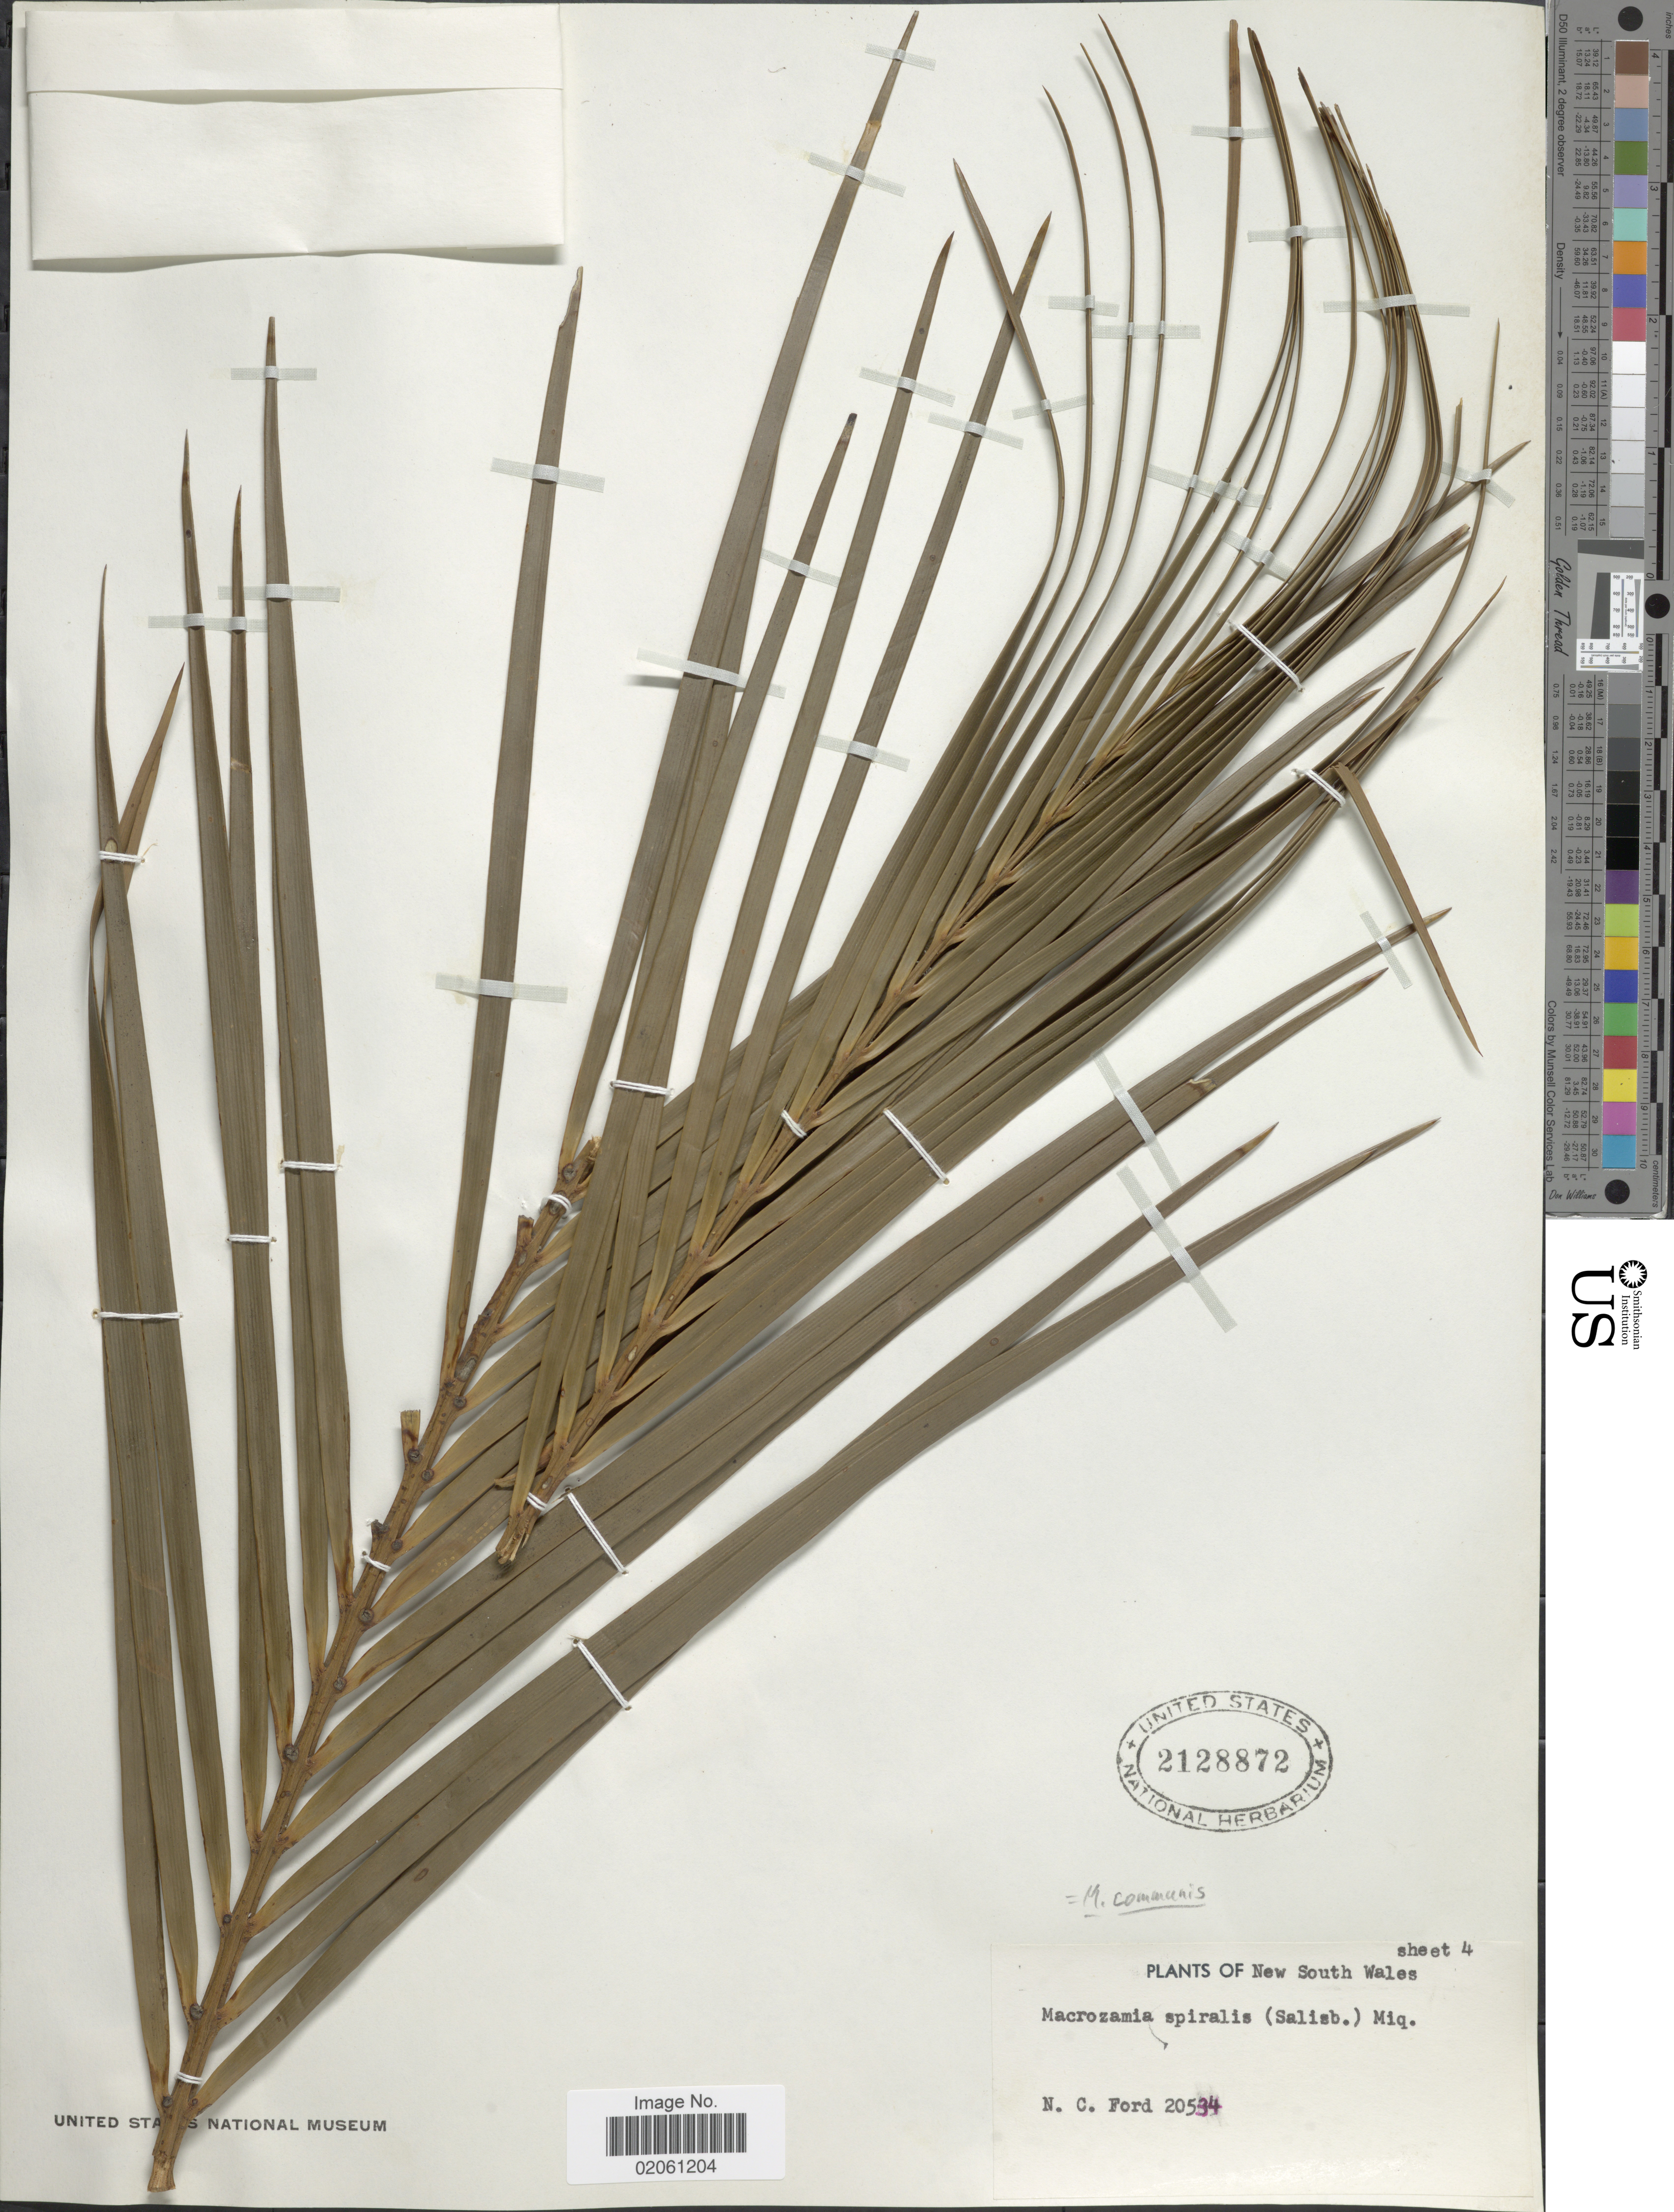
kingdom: Plantae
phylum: Tracheophyta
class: Cycadopsida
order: Cycadales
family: Zamiaceae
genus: Macrozamia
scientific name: Macrozamia communis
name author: L.A.S. Johnson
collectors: N. Ford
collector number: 20534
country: Australia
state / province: New South Wales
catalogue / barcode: US 2128872